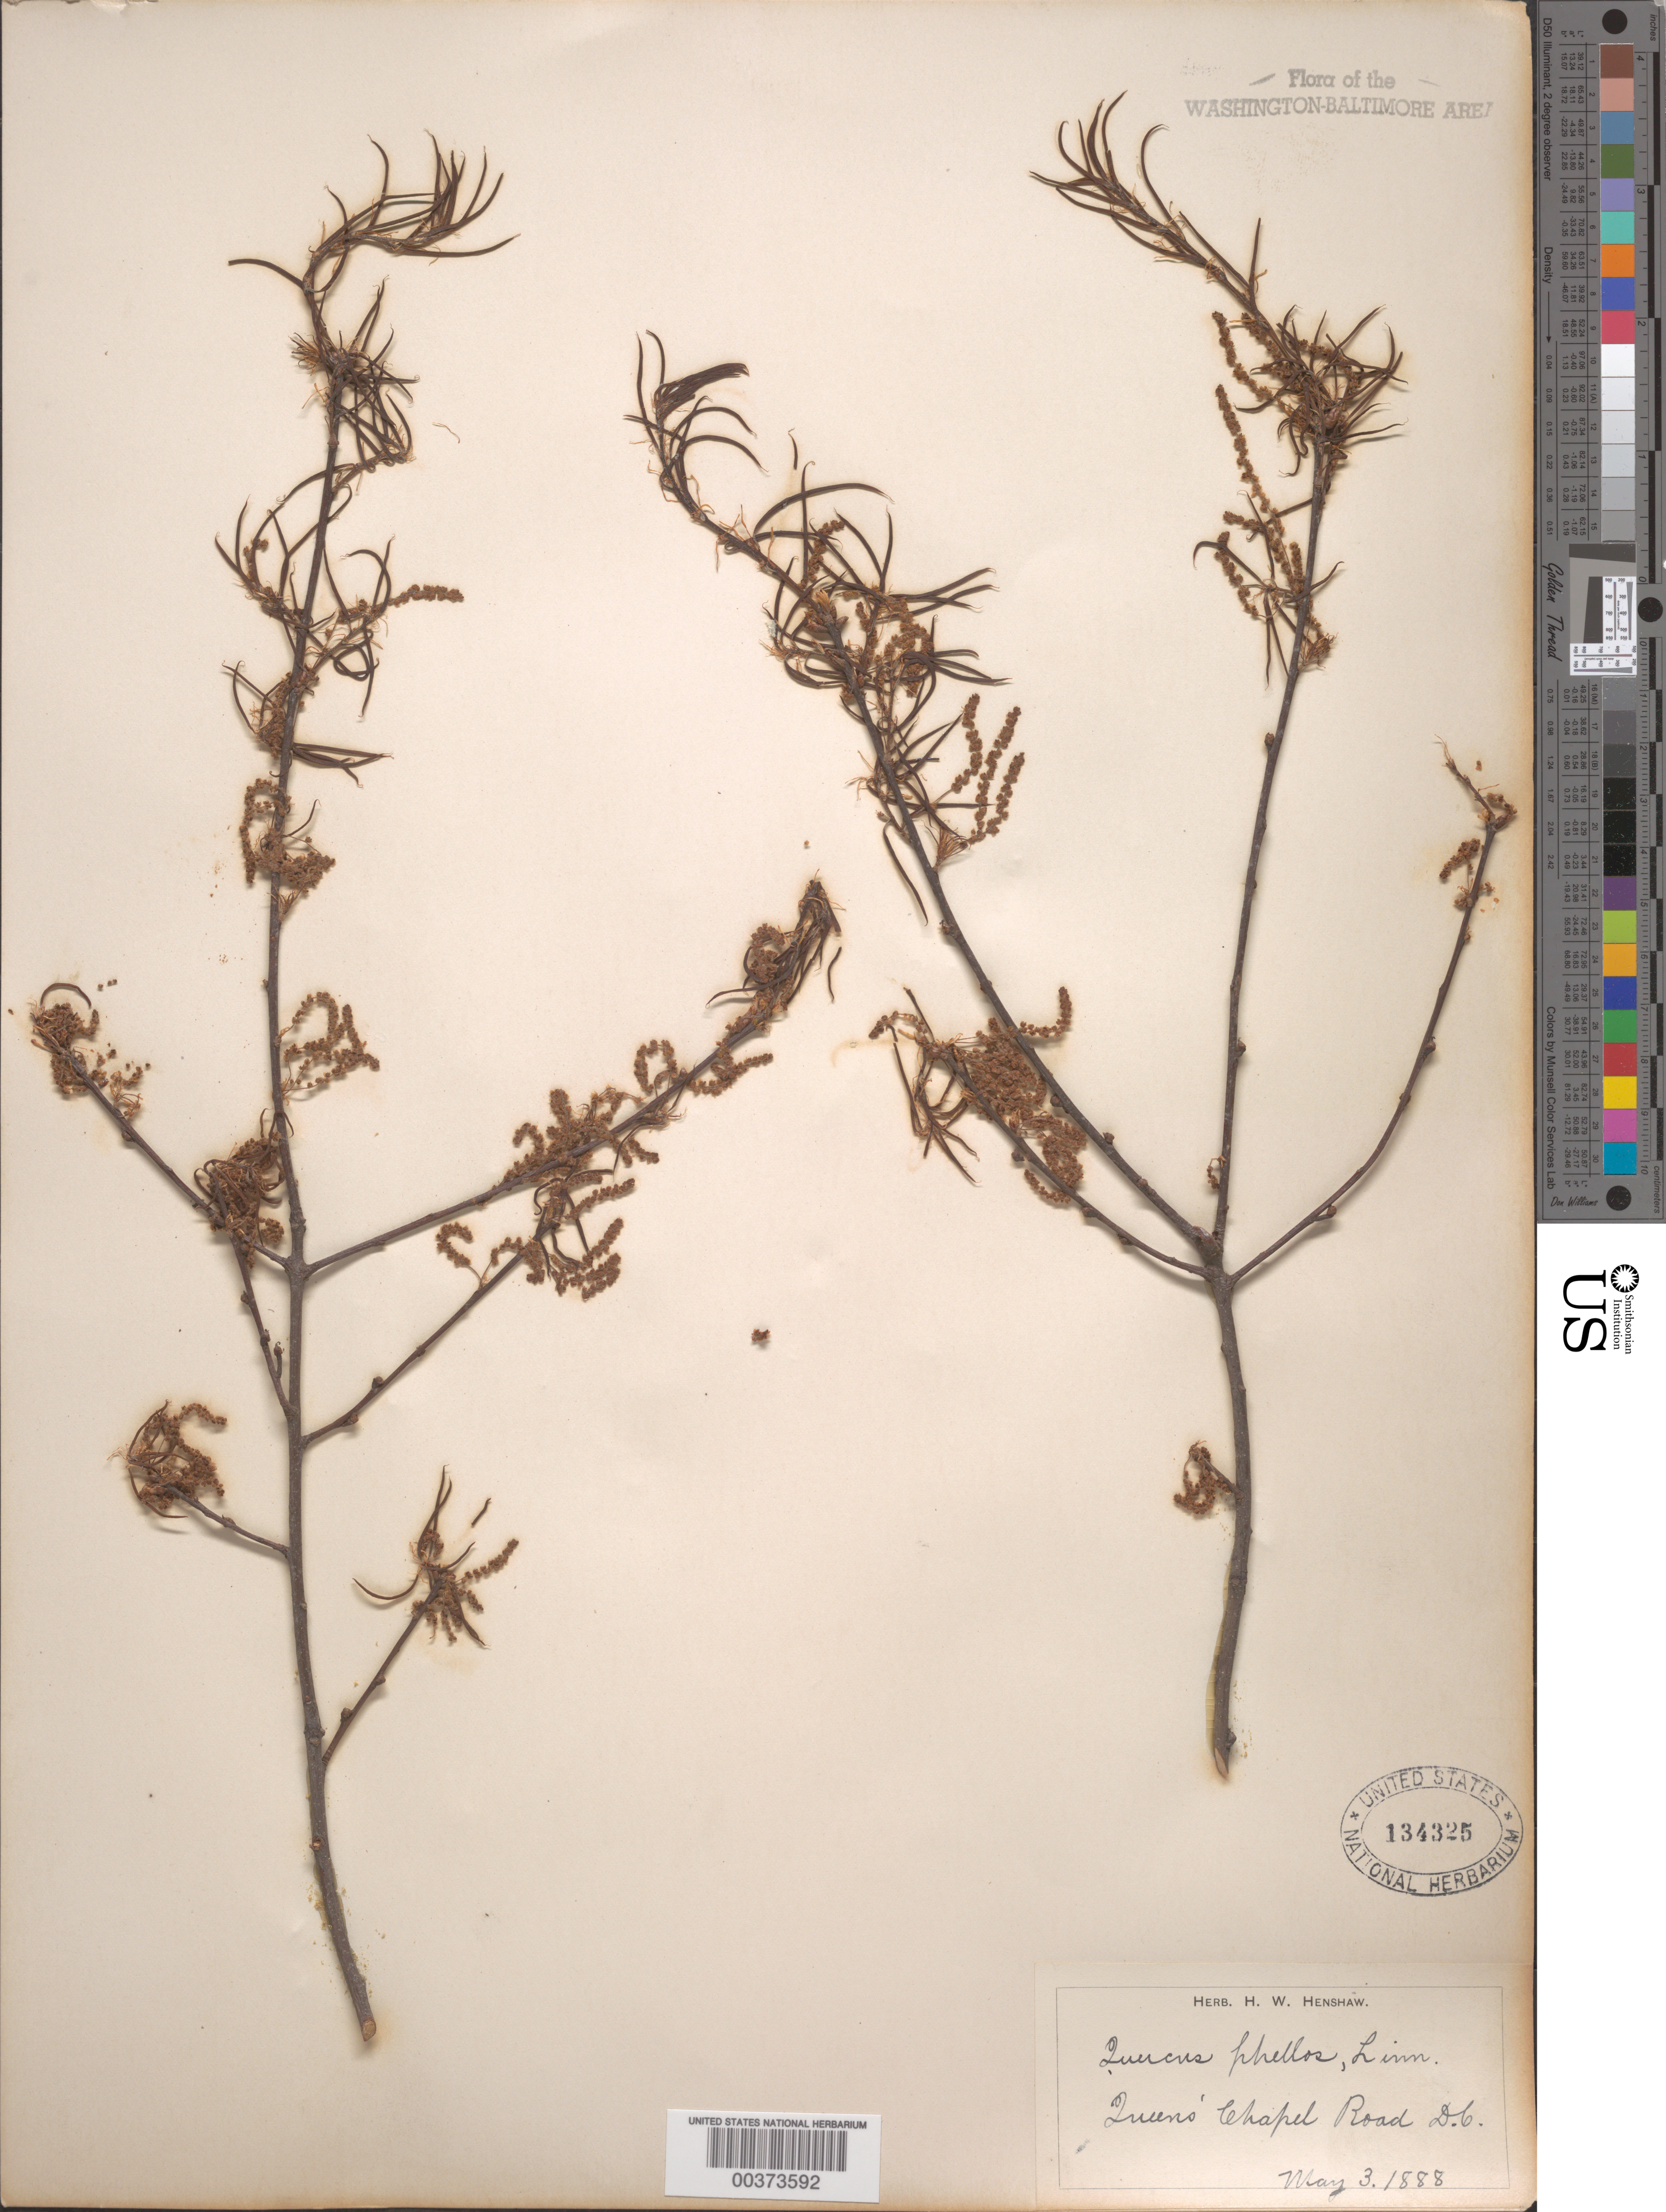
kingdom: Plantae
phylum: Tracheophyta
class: Magnoliopsida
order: Fagales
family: Fagaceae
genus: Quercus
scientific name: Quercus phellos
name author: L.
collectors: H. Henshaw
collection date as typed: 03 May 1888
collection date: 1888-05-03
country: United States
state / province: District of Columbia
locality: Queens Chapel Road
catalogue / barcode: US 134325